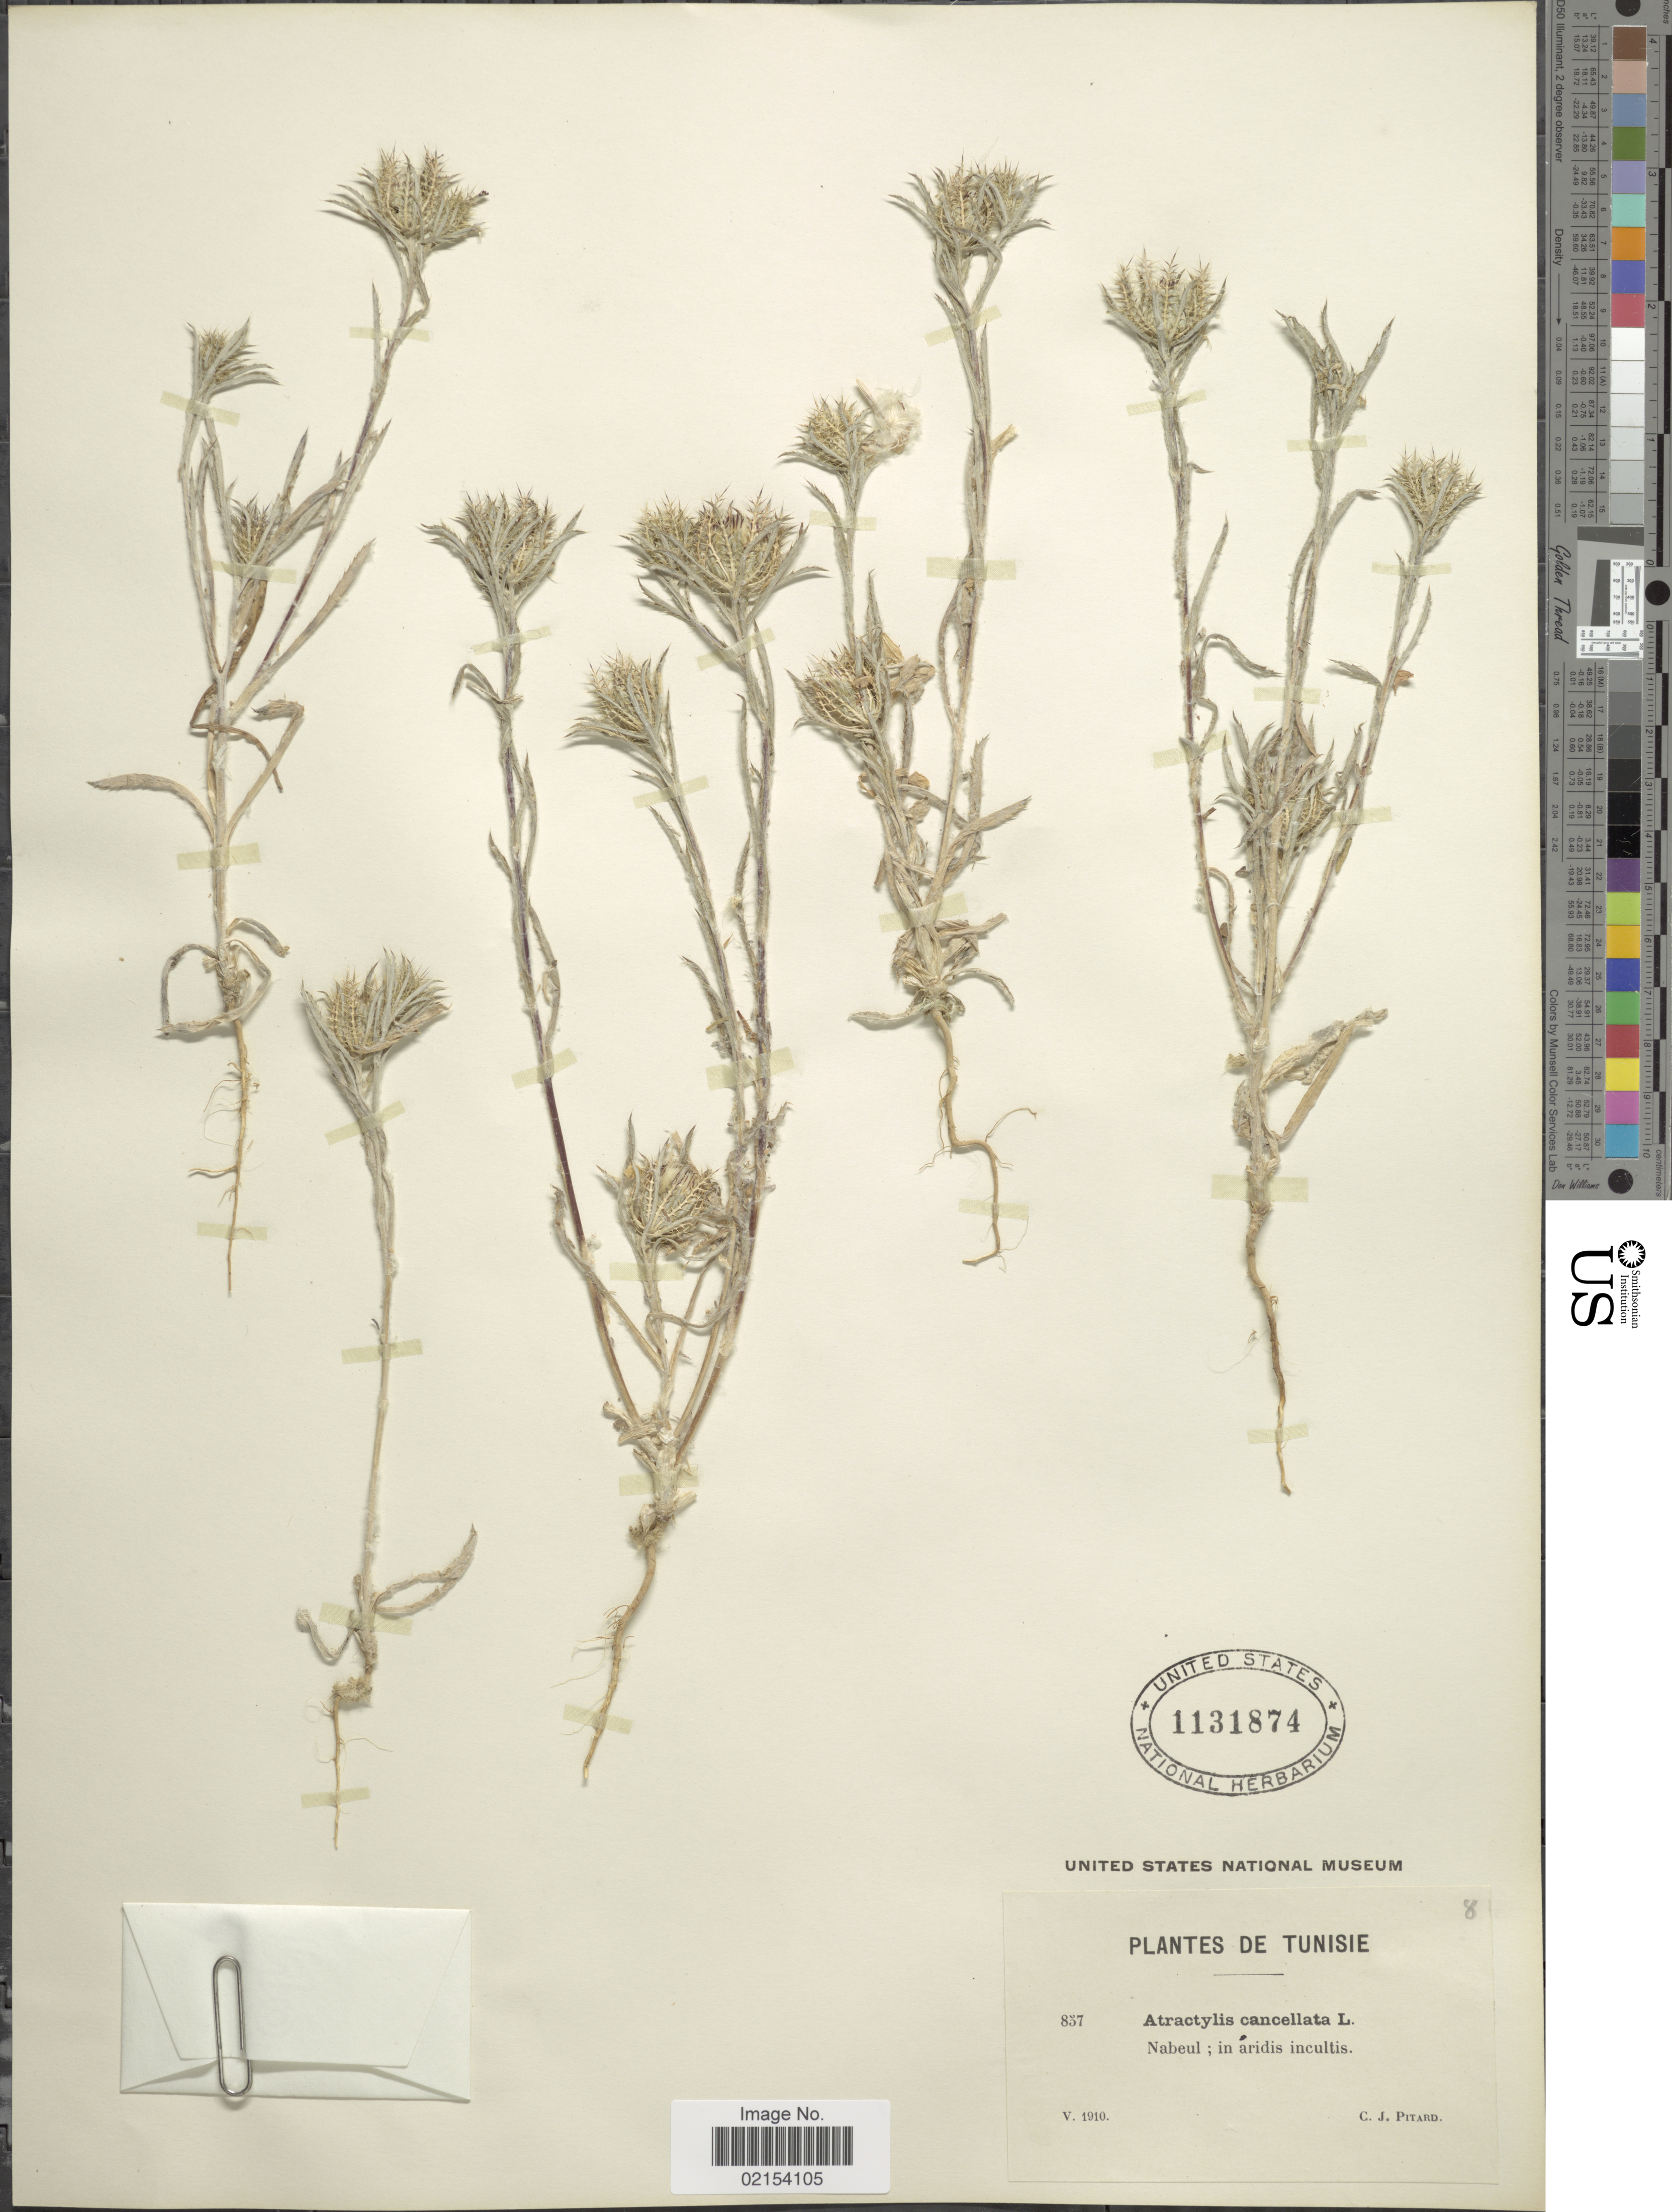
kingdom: Plantae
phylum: Tracheophyta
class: Magnoliopsida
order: Asterales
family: Asteraceae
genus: Atractylis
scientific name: Atractylis cancellata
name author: L.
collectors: C. Pitard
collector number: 857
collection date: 1910-05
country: Tunisia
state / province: Nabeul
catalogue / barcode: US 1131874